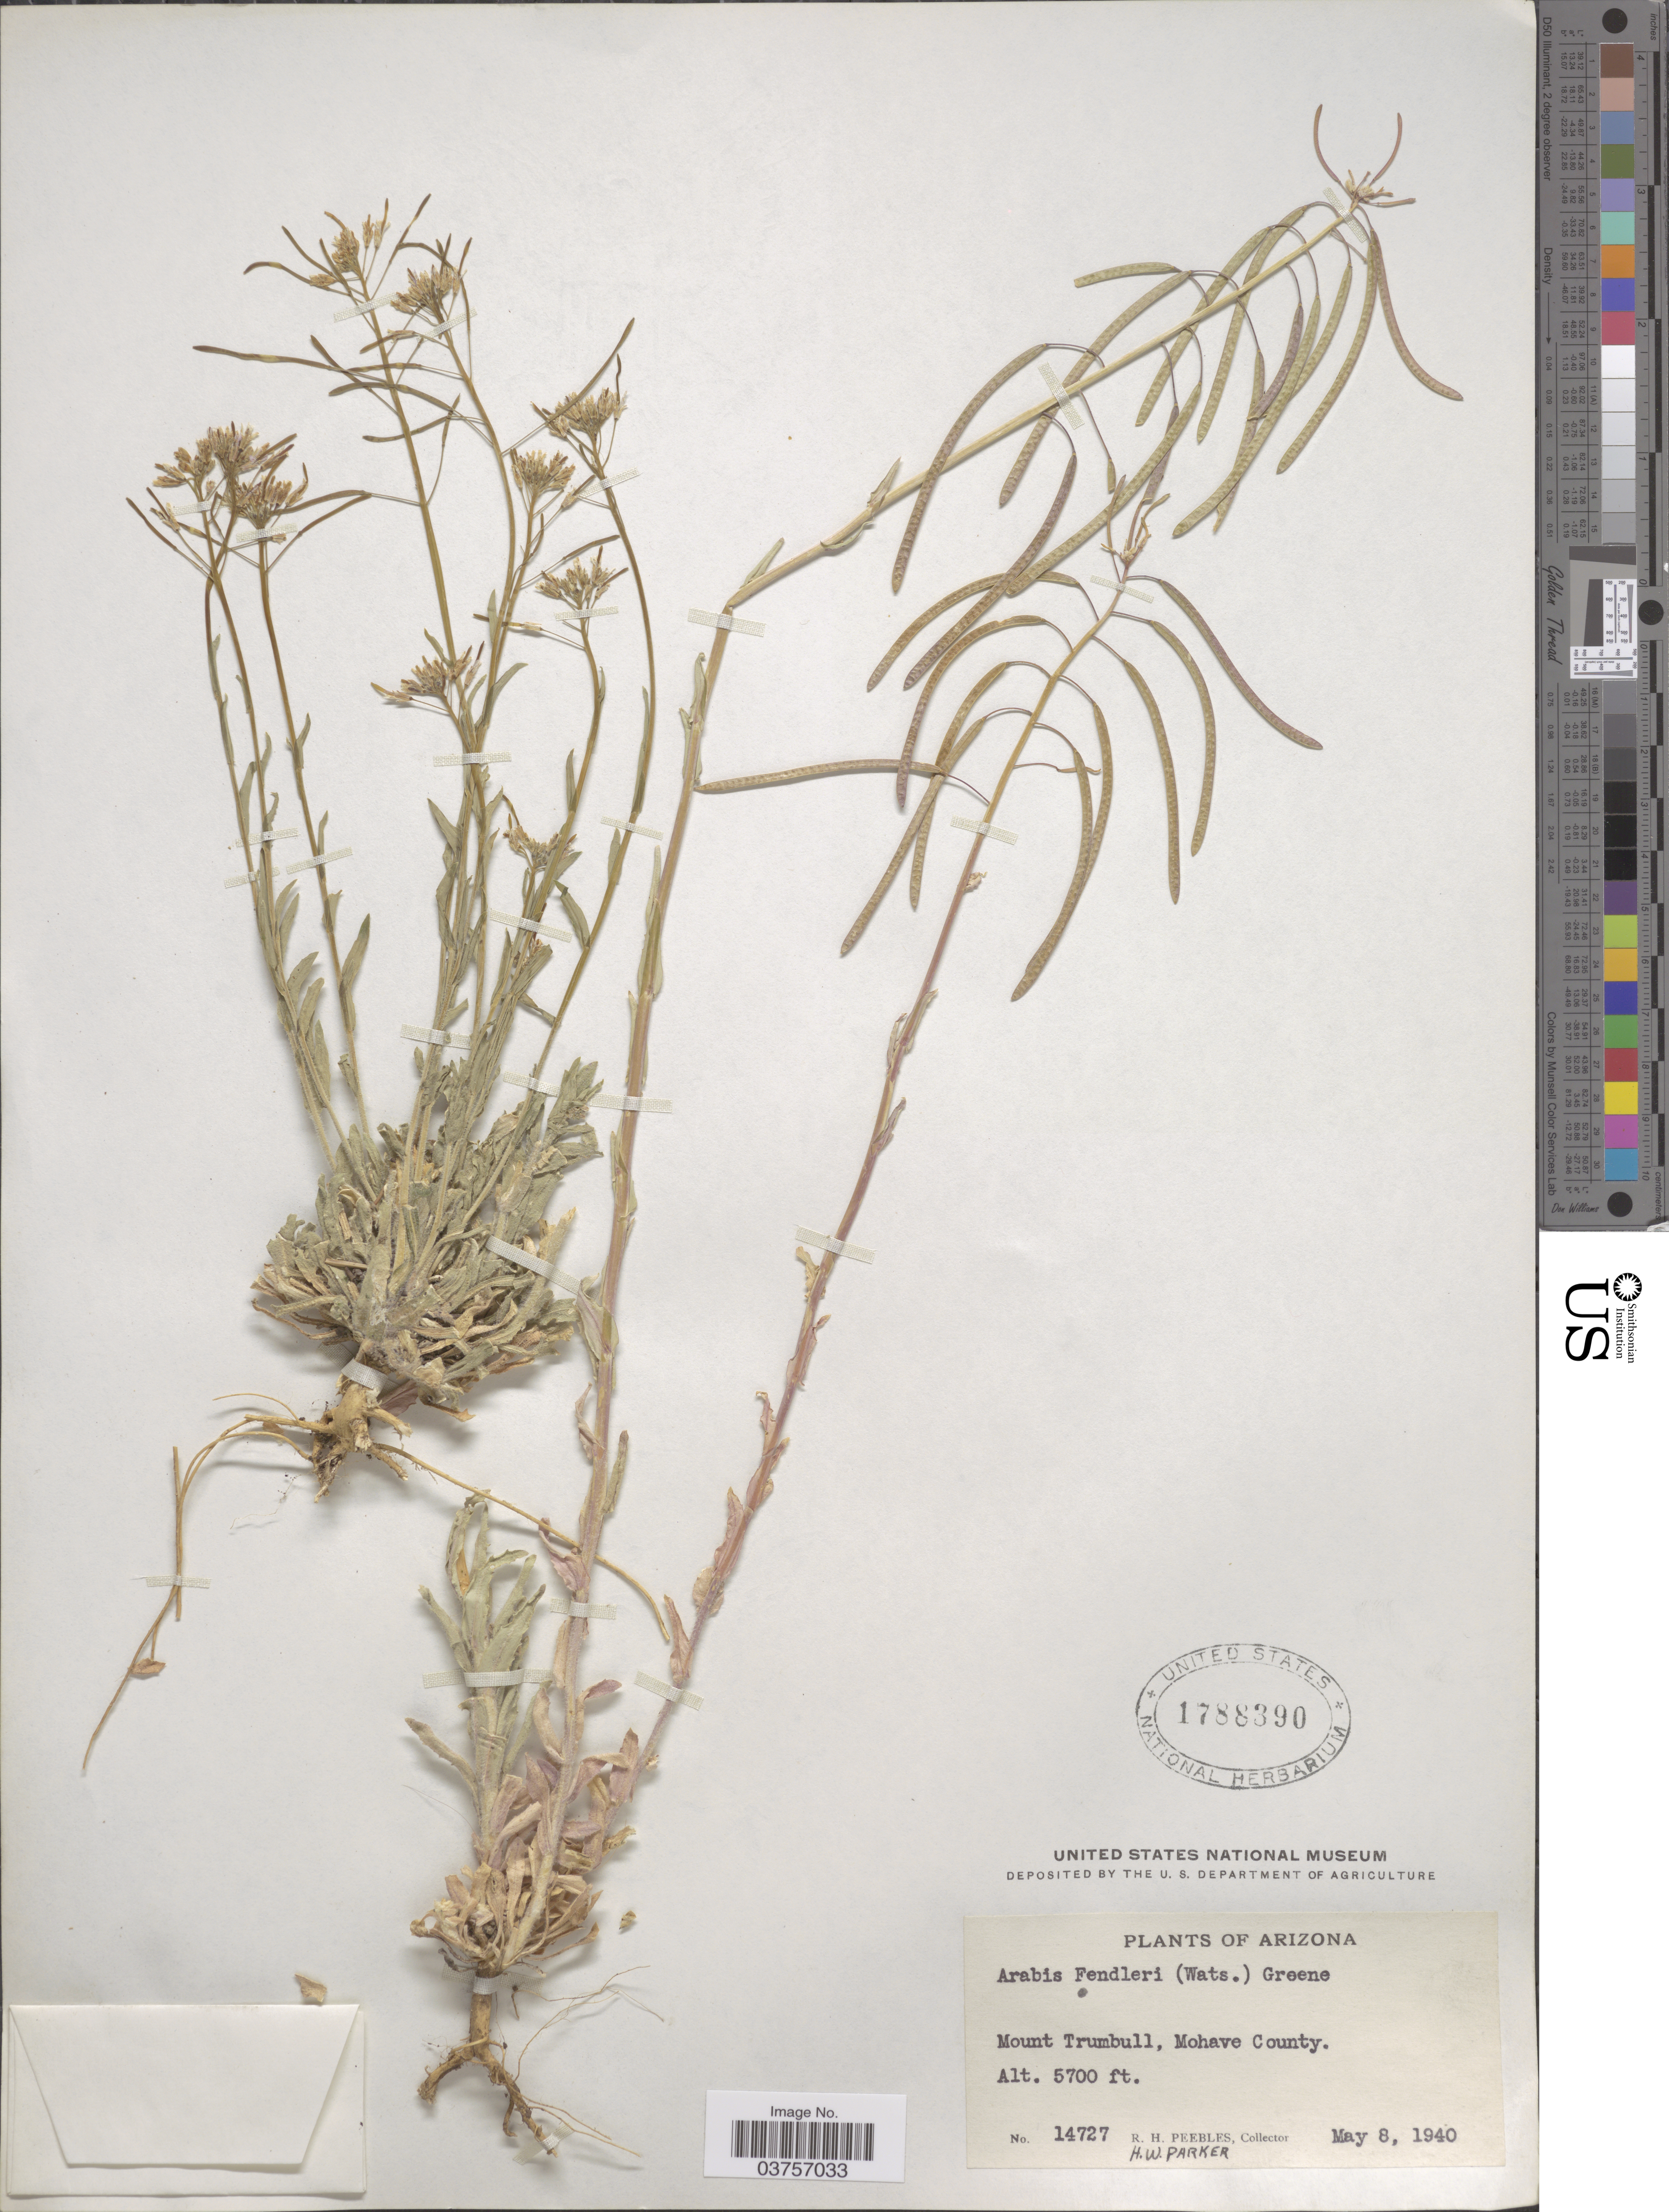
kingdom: Plantae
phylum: Tracheophyta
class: Magnoliopsida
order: Brassicales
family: Brassicaceae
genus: Arabis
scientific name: Arabis fendleri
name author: (S. Watson) Greene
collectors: R. H. Peebles & H. W. Parker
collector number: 14727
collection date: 1940-05-08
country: United States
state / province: Arizona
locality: Mount Trumbull, Mohave County.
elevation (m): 1737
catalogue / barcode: US 1788390